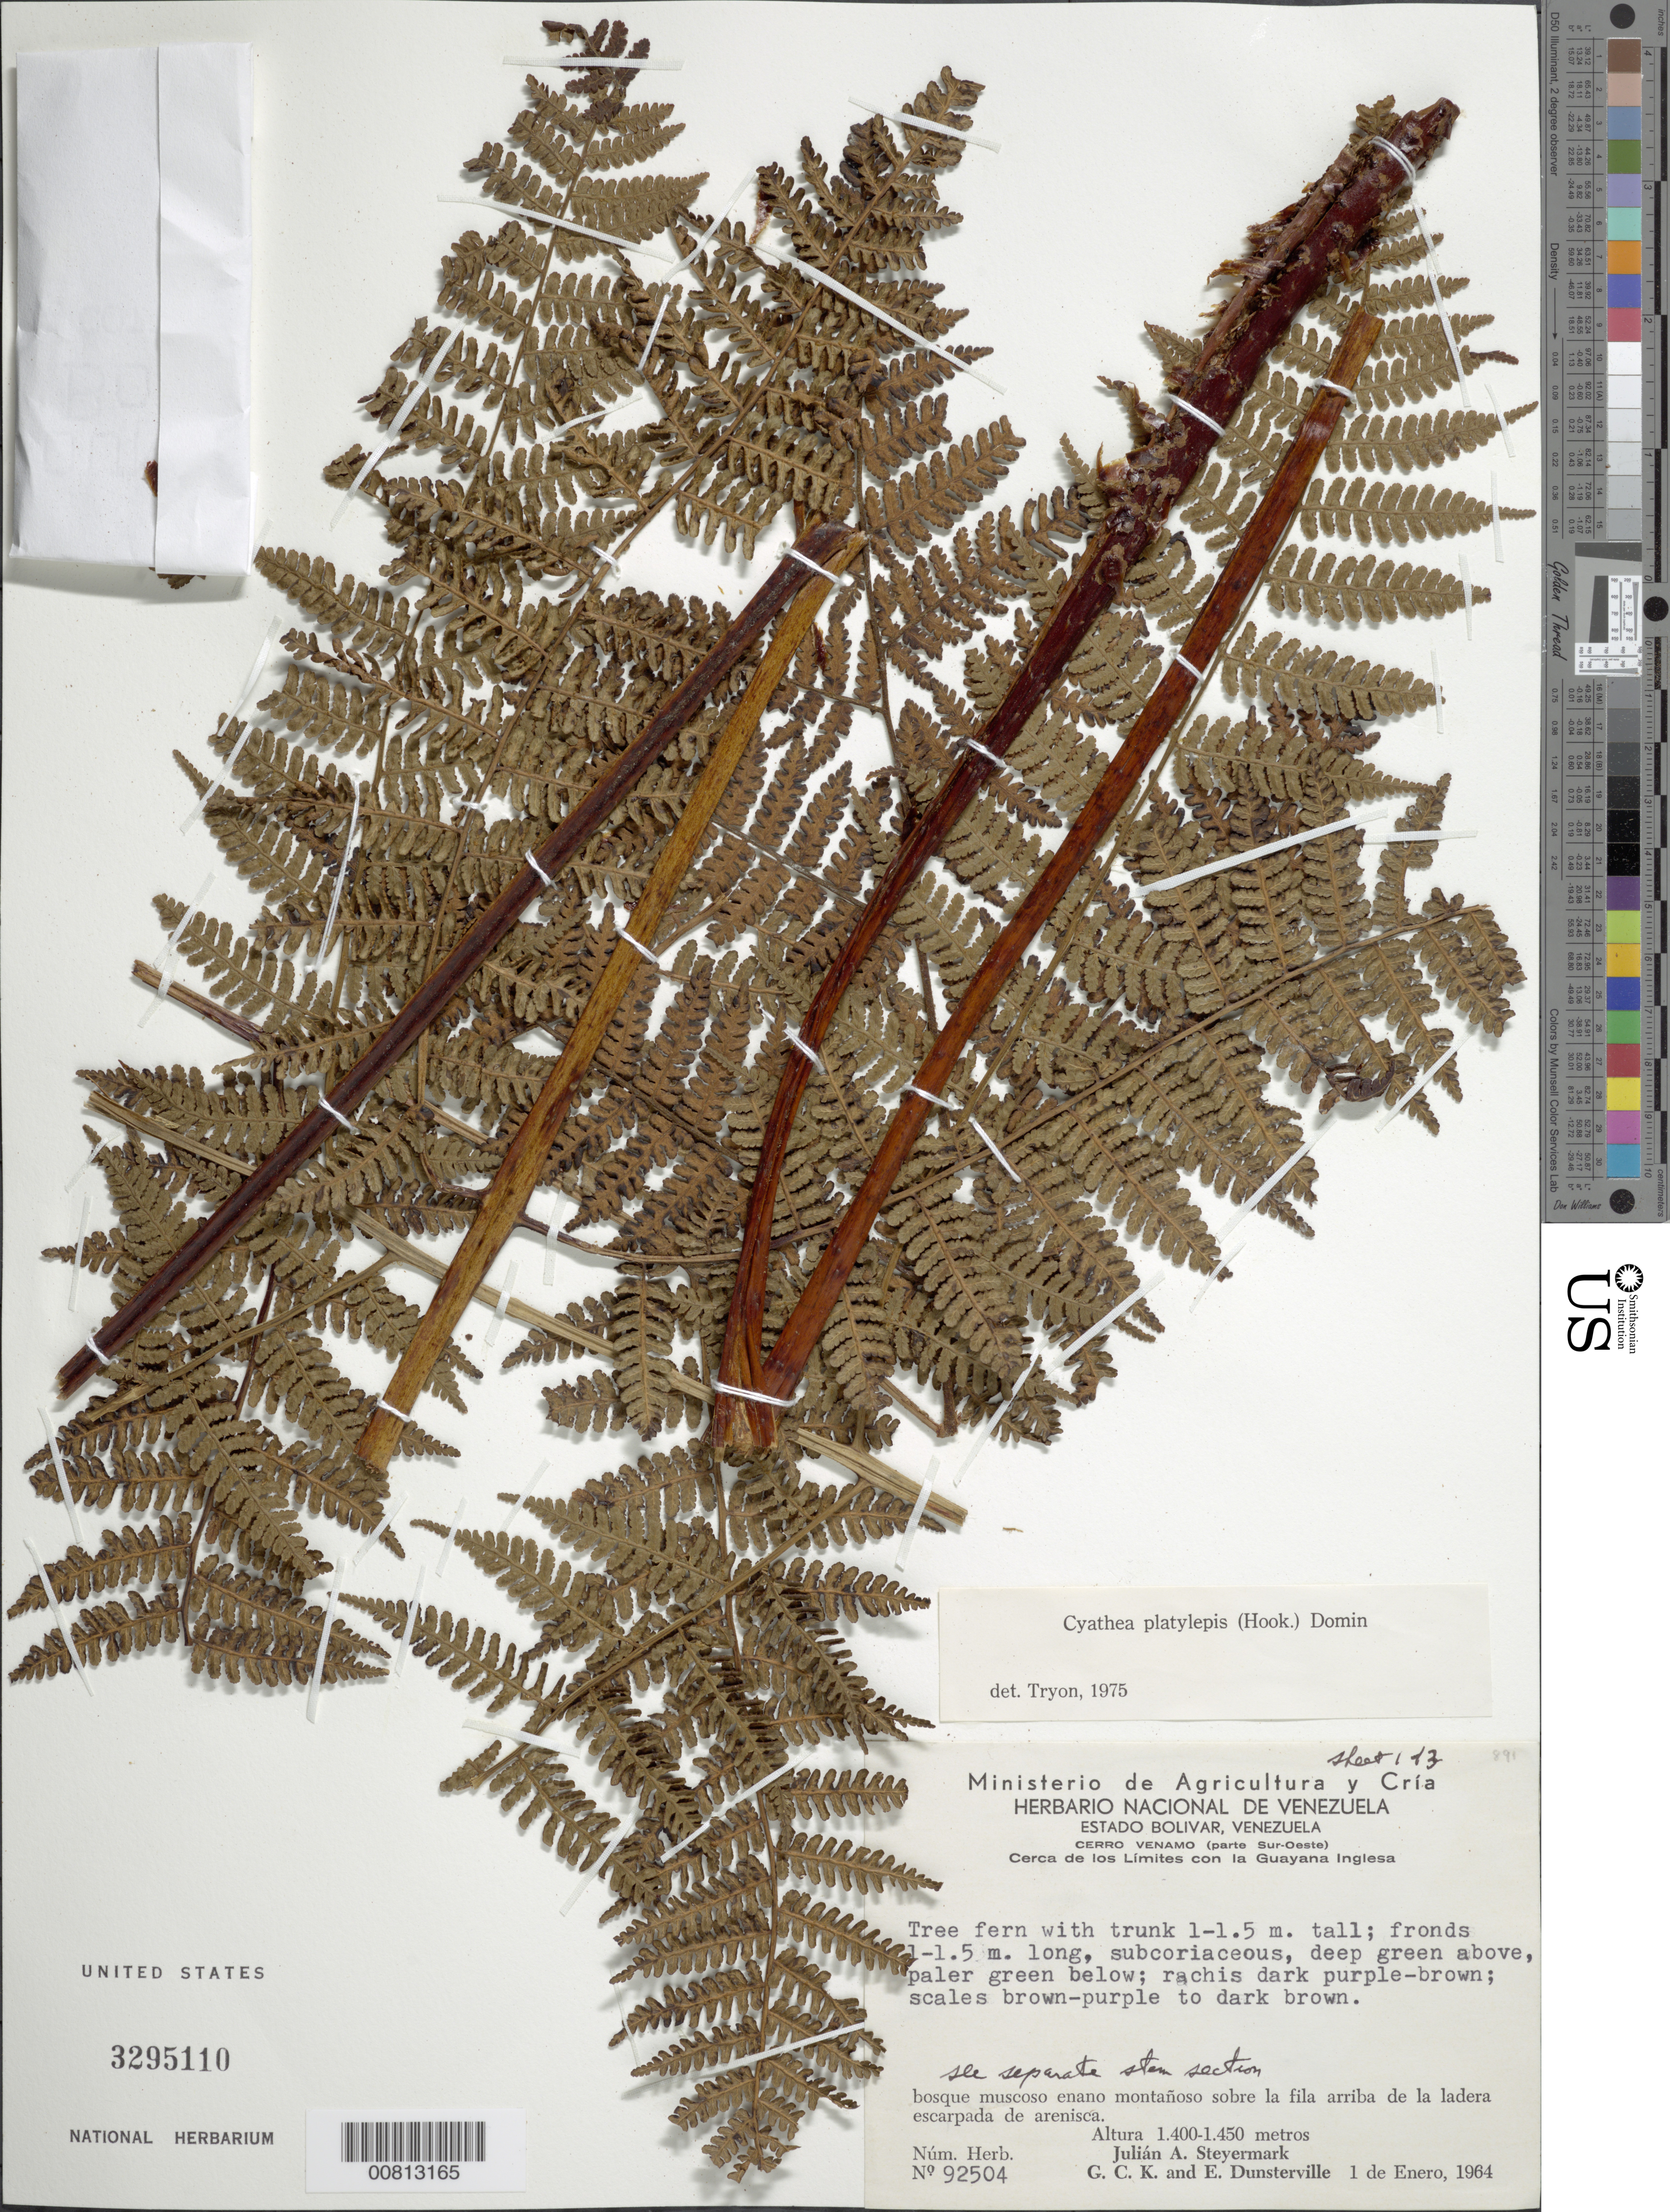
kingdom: Plantae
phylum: Tracheophyta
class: Polypodiopsida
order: Cyatheales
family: Cyatheaceae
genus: Cyathea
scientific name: Cyathea platylepis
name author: (Hook.) Domin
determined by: Tryon, --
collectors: J. Steyermark, G. C. K. Dunsterville & E. Dunsterville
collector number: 92504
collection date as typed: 1-Jan-64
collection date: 1964-01-01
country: Venezuela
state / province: Bolívar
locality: Cerro Venamo, parte Sur-Oeste, cerca de los limites con Guayana Inglesa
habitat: Bosque muscoso enano montanoso sobre la fila arriba de la ladera escarpada de arenisca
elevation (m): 1400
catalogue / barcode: US 3295110